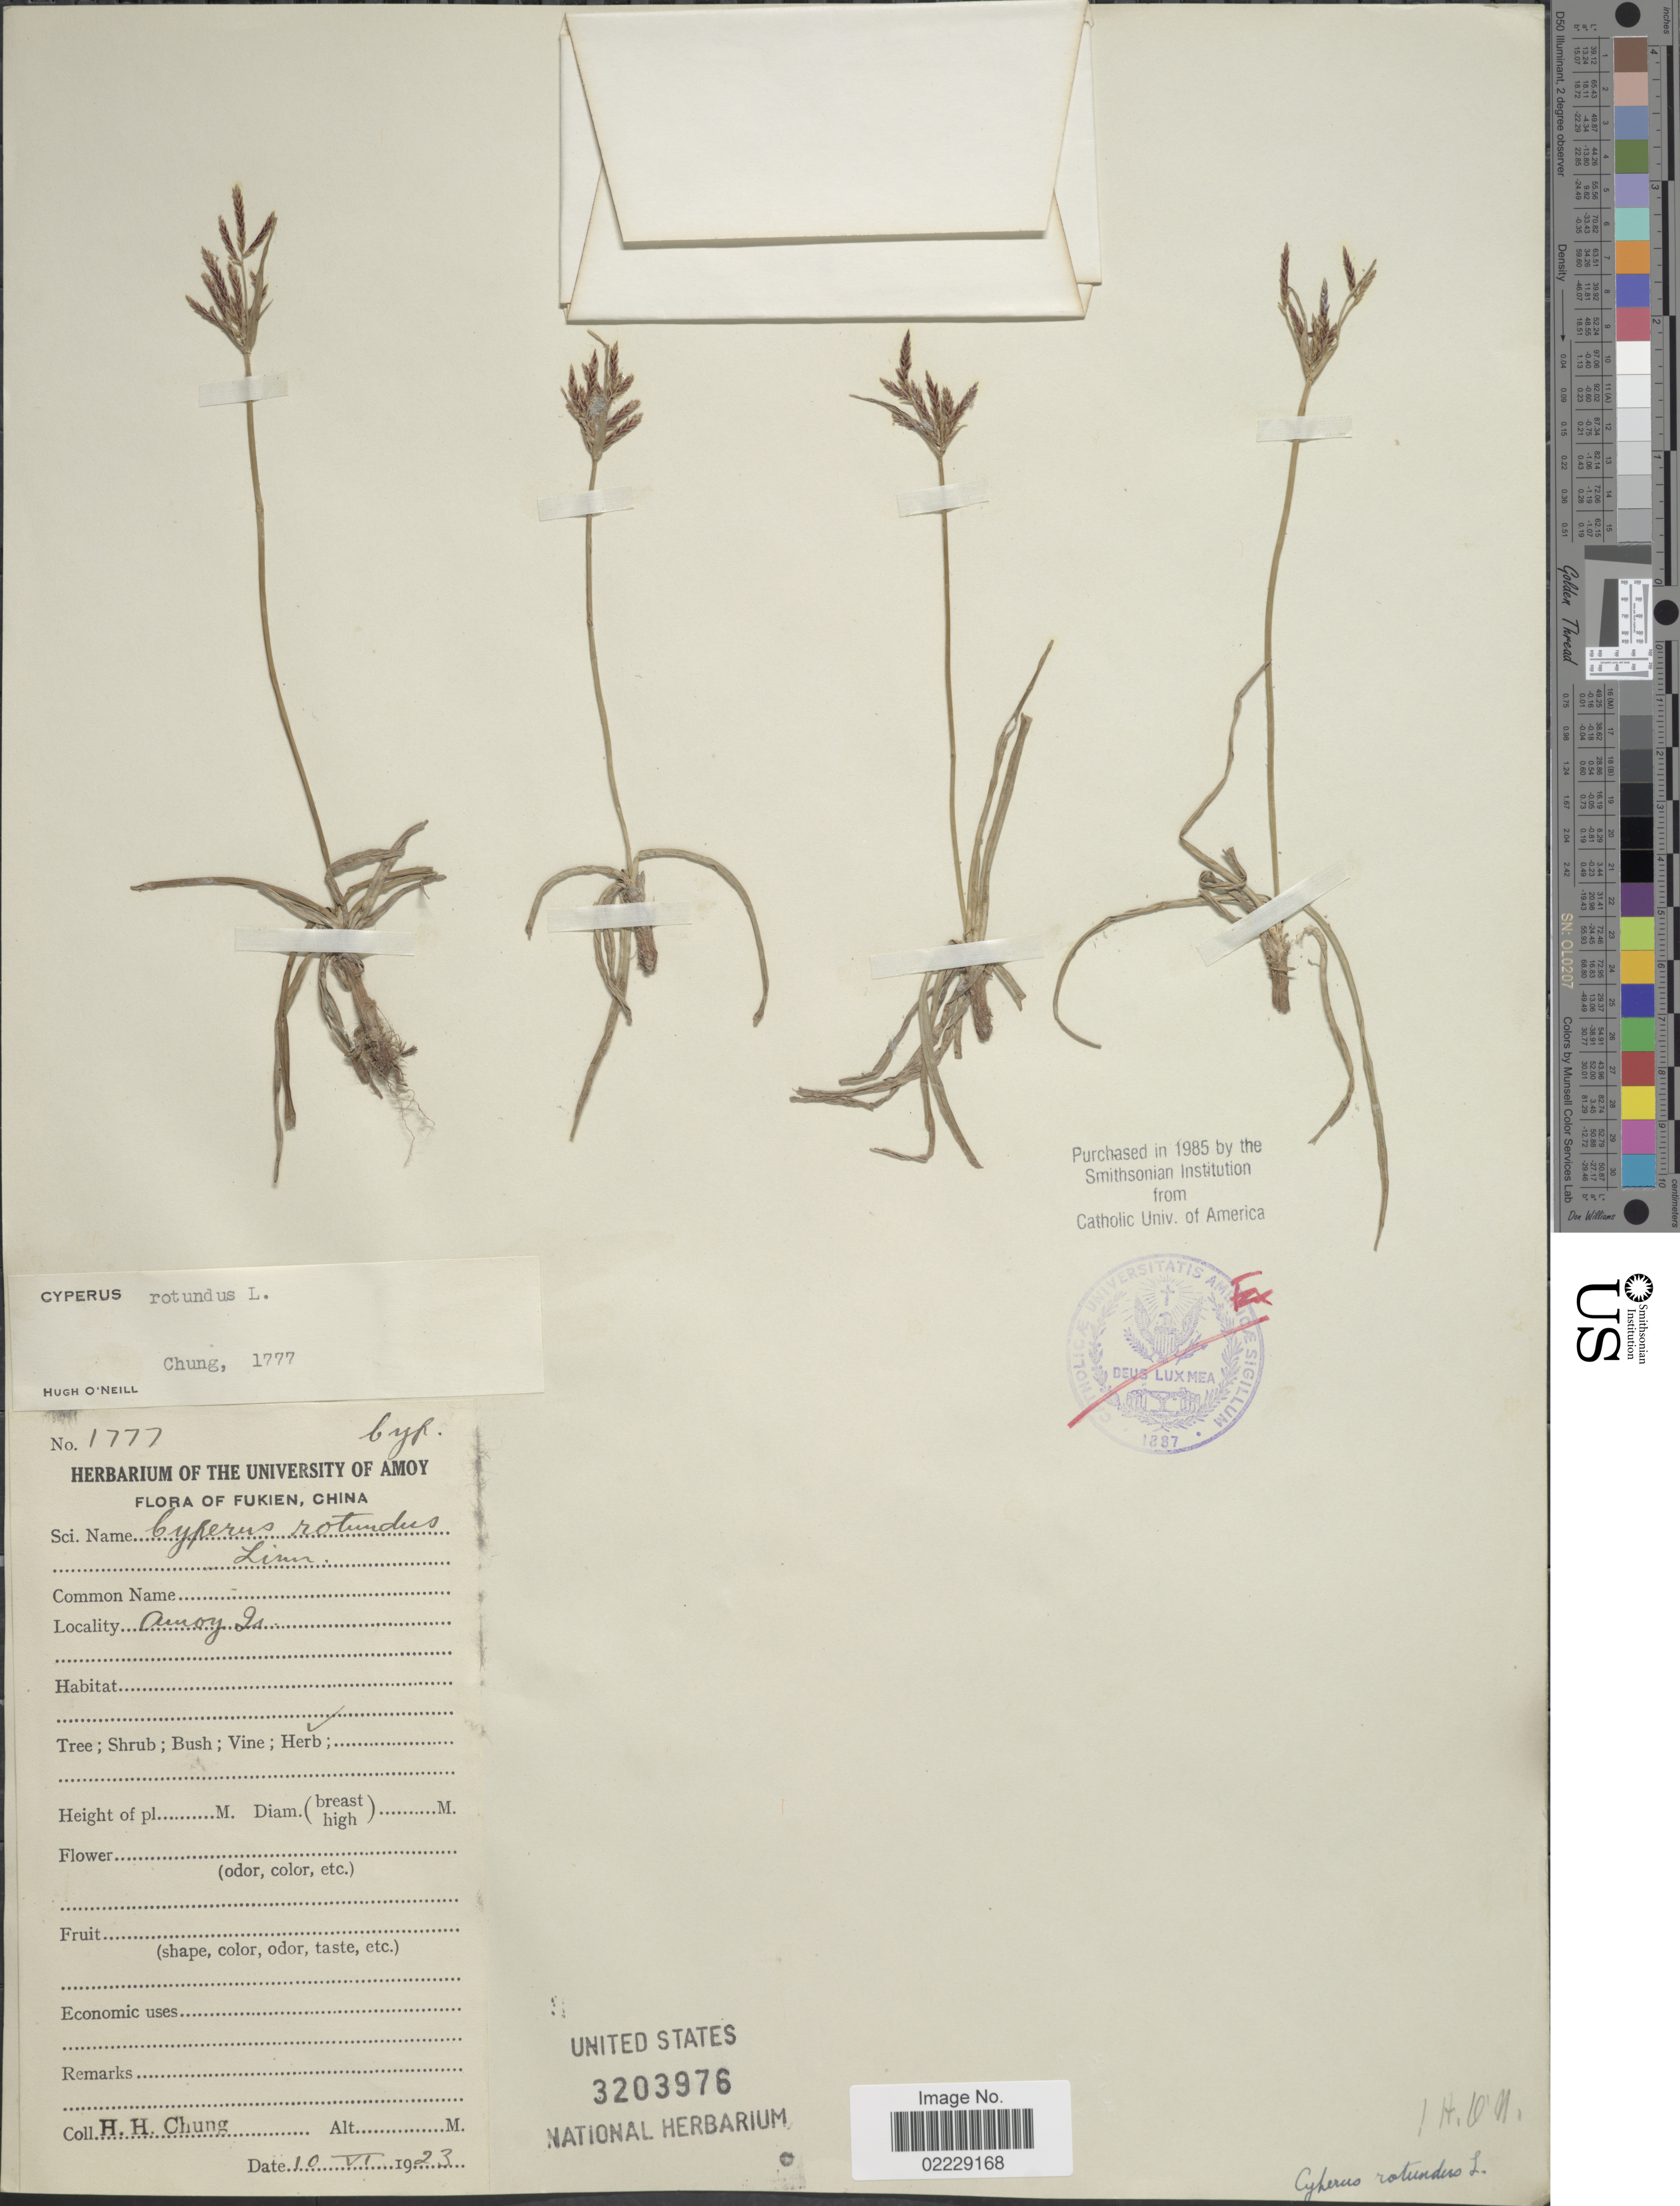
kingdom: Plantae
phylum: Tracheophyta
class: Liliopsida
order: Poales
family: Cyperaceae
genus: Cyperus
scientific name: Cyperus rotundus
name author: L.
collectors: H. Chung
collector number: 1777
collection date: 1923-06-10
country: China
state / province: Fujian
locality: Fukien, Amoy [interpreted] Is.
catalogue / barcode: US 3203976